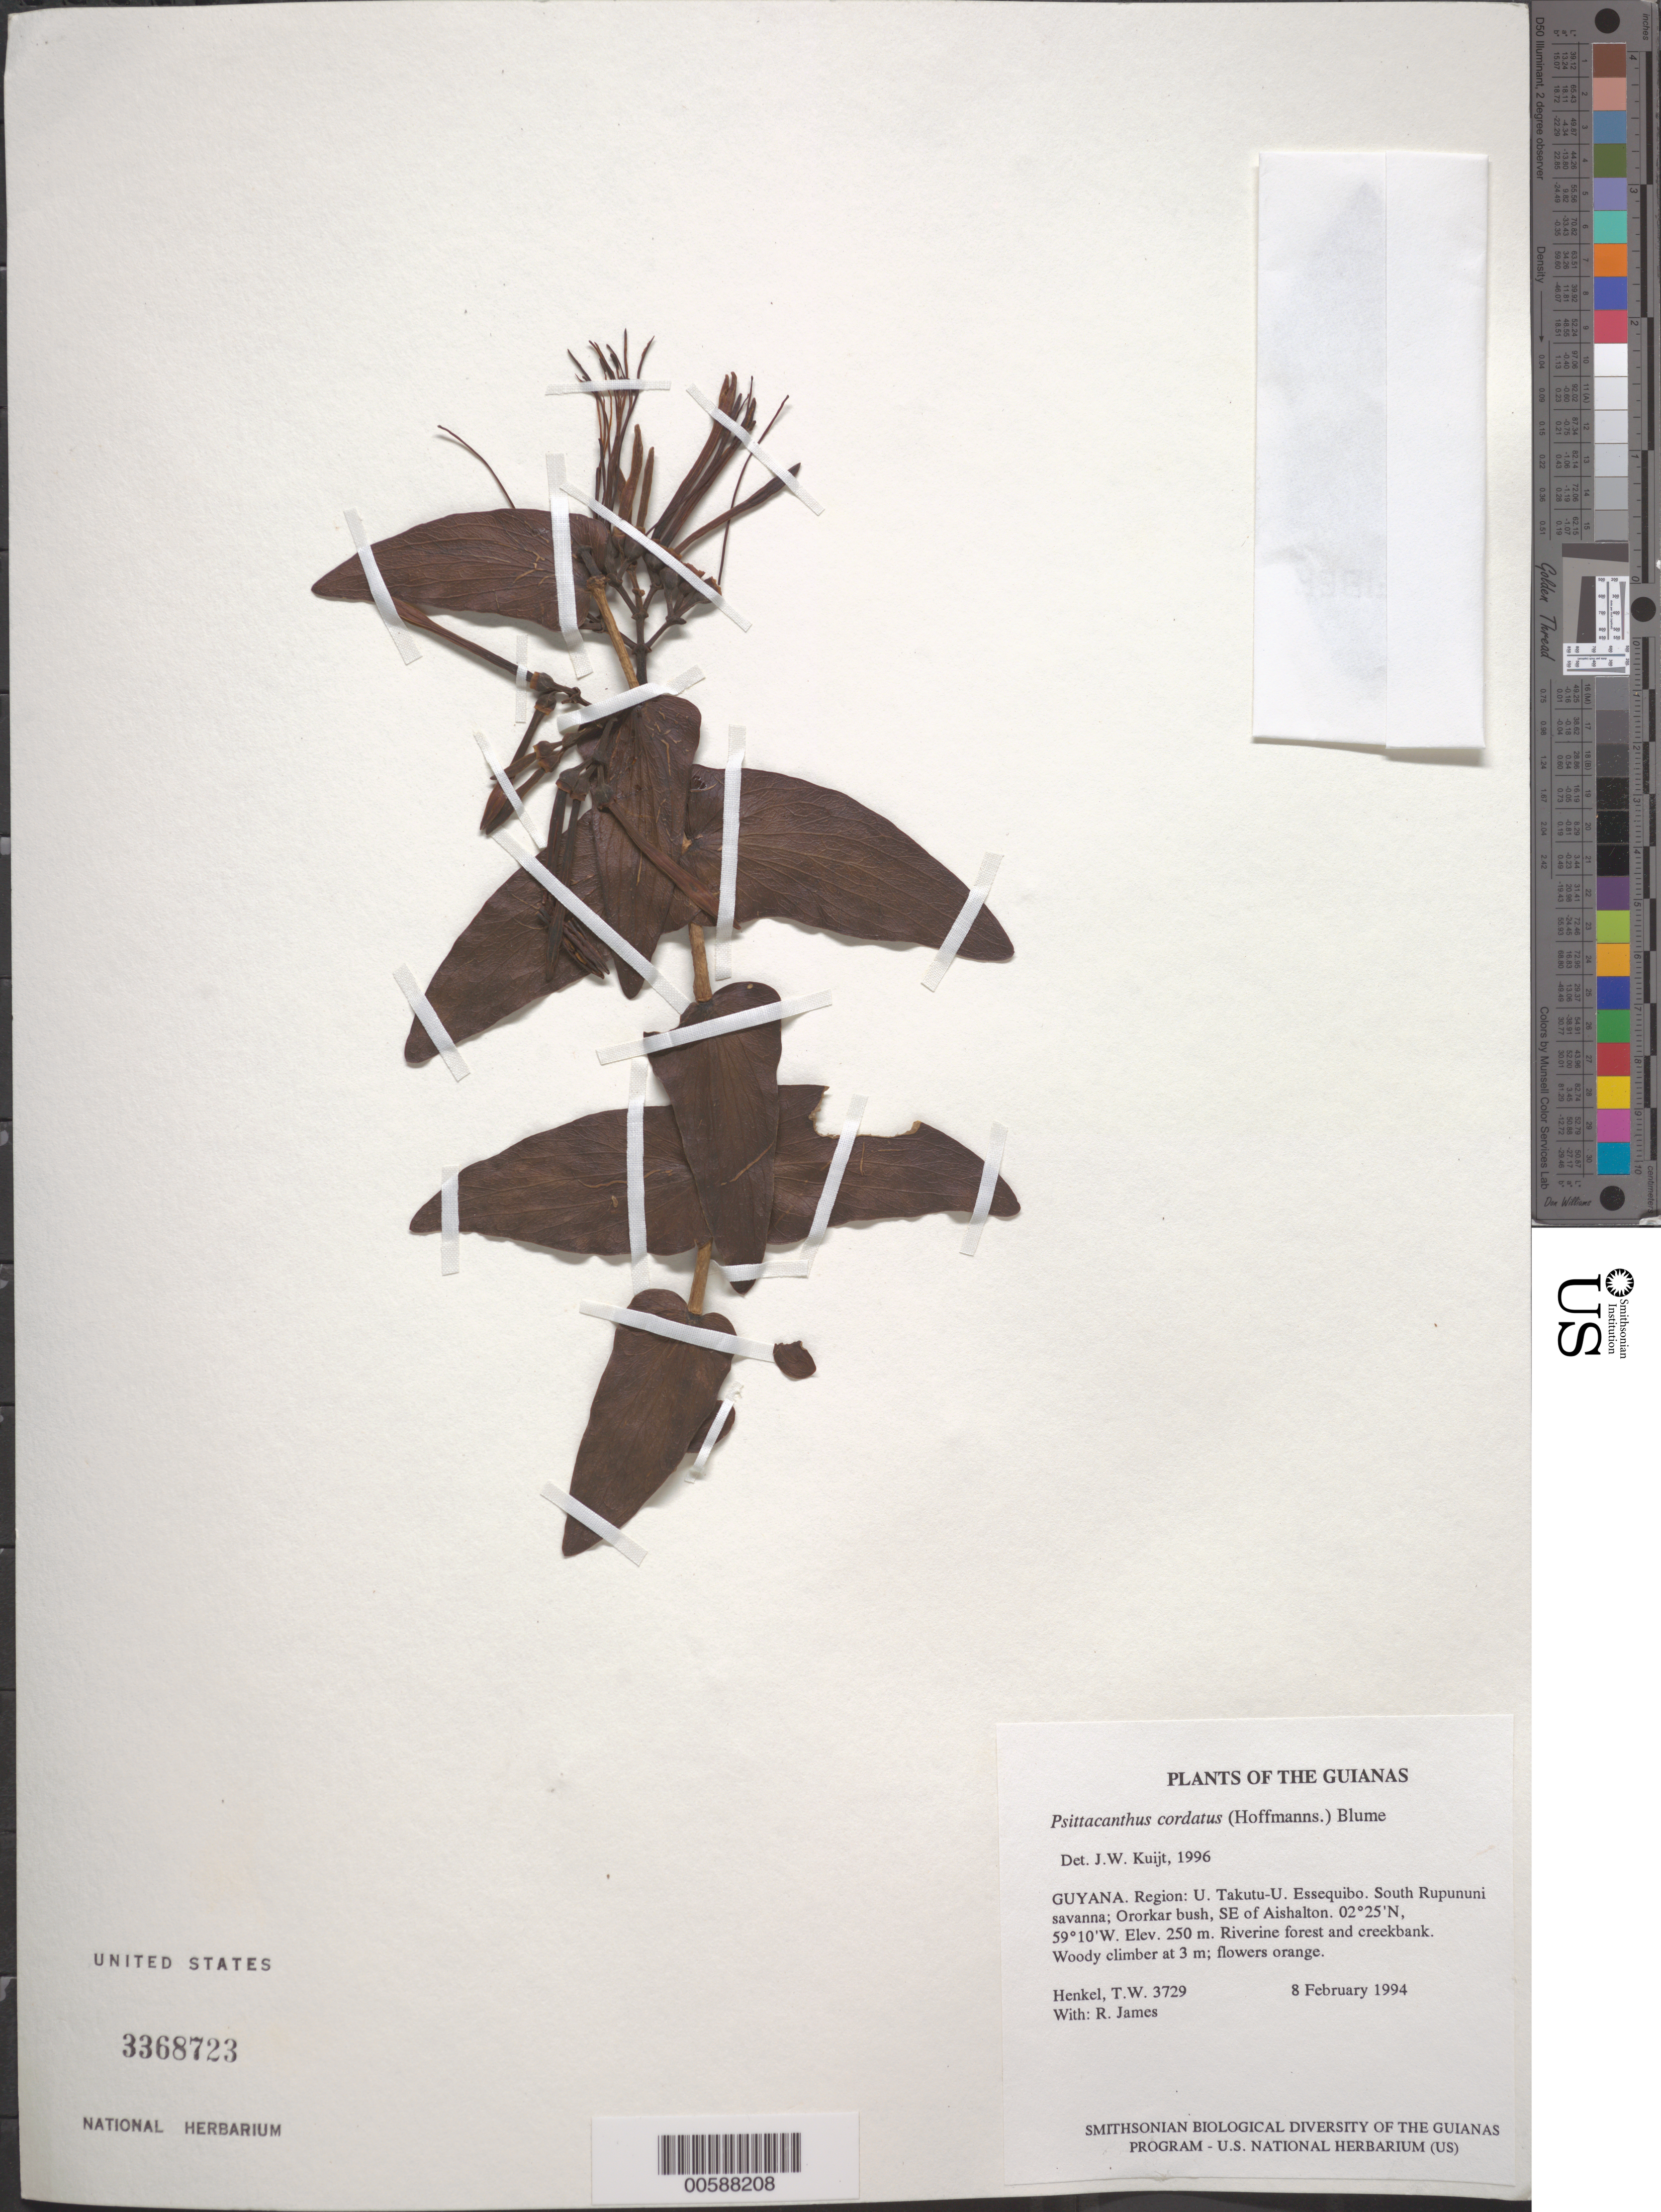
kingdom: Plantae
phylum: Tracheophyta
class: Magnoliopsida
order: Santalales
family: Loranthaceae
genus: Psittacanthus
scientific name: Psittacanthus cordatus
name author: (Hoffmanns.) Blume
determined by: Kuijt, Job, (CANADA)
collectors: T. Henkel & R. James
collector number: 3729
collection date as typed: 8 February 1994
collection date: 1994-02-08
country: Guyana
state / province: U. Takutu-U. Essequibo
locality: South Rupununi savanna; Ororkar bush, SE of Aishalton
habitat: Riverine forest and creekbank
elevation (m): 250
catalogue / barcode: US 3368723